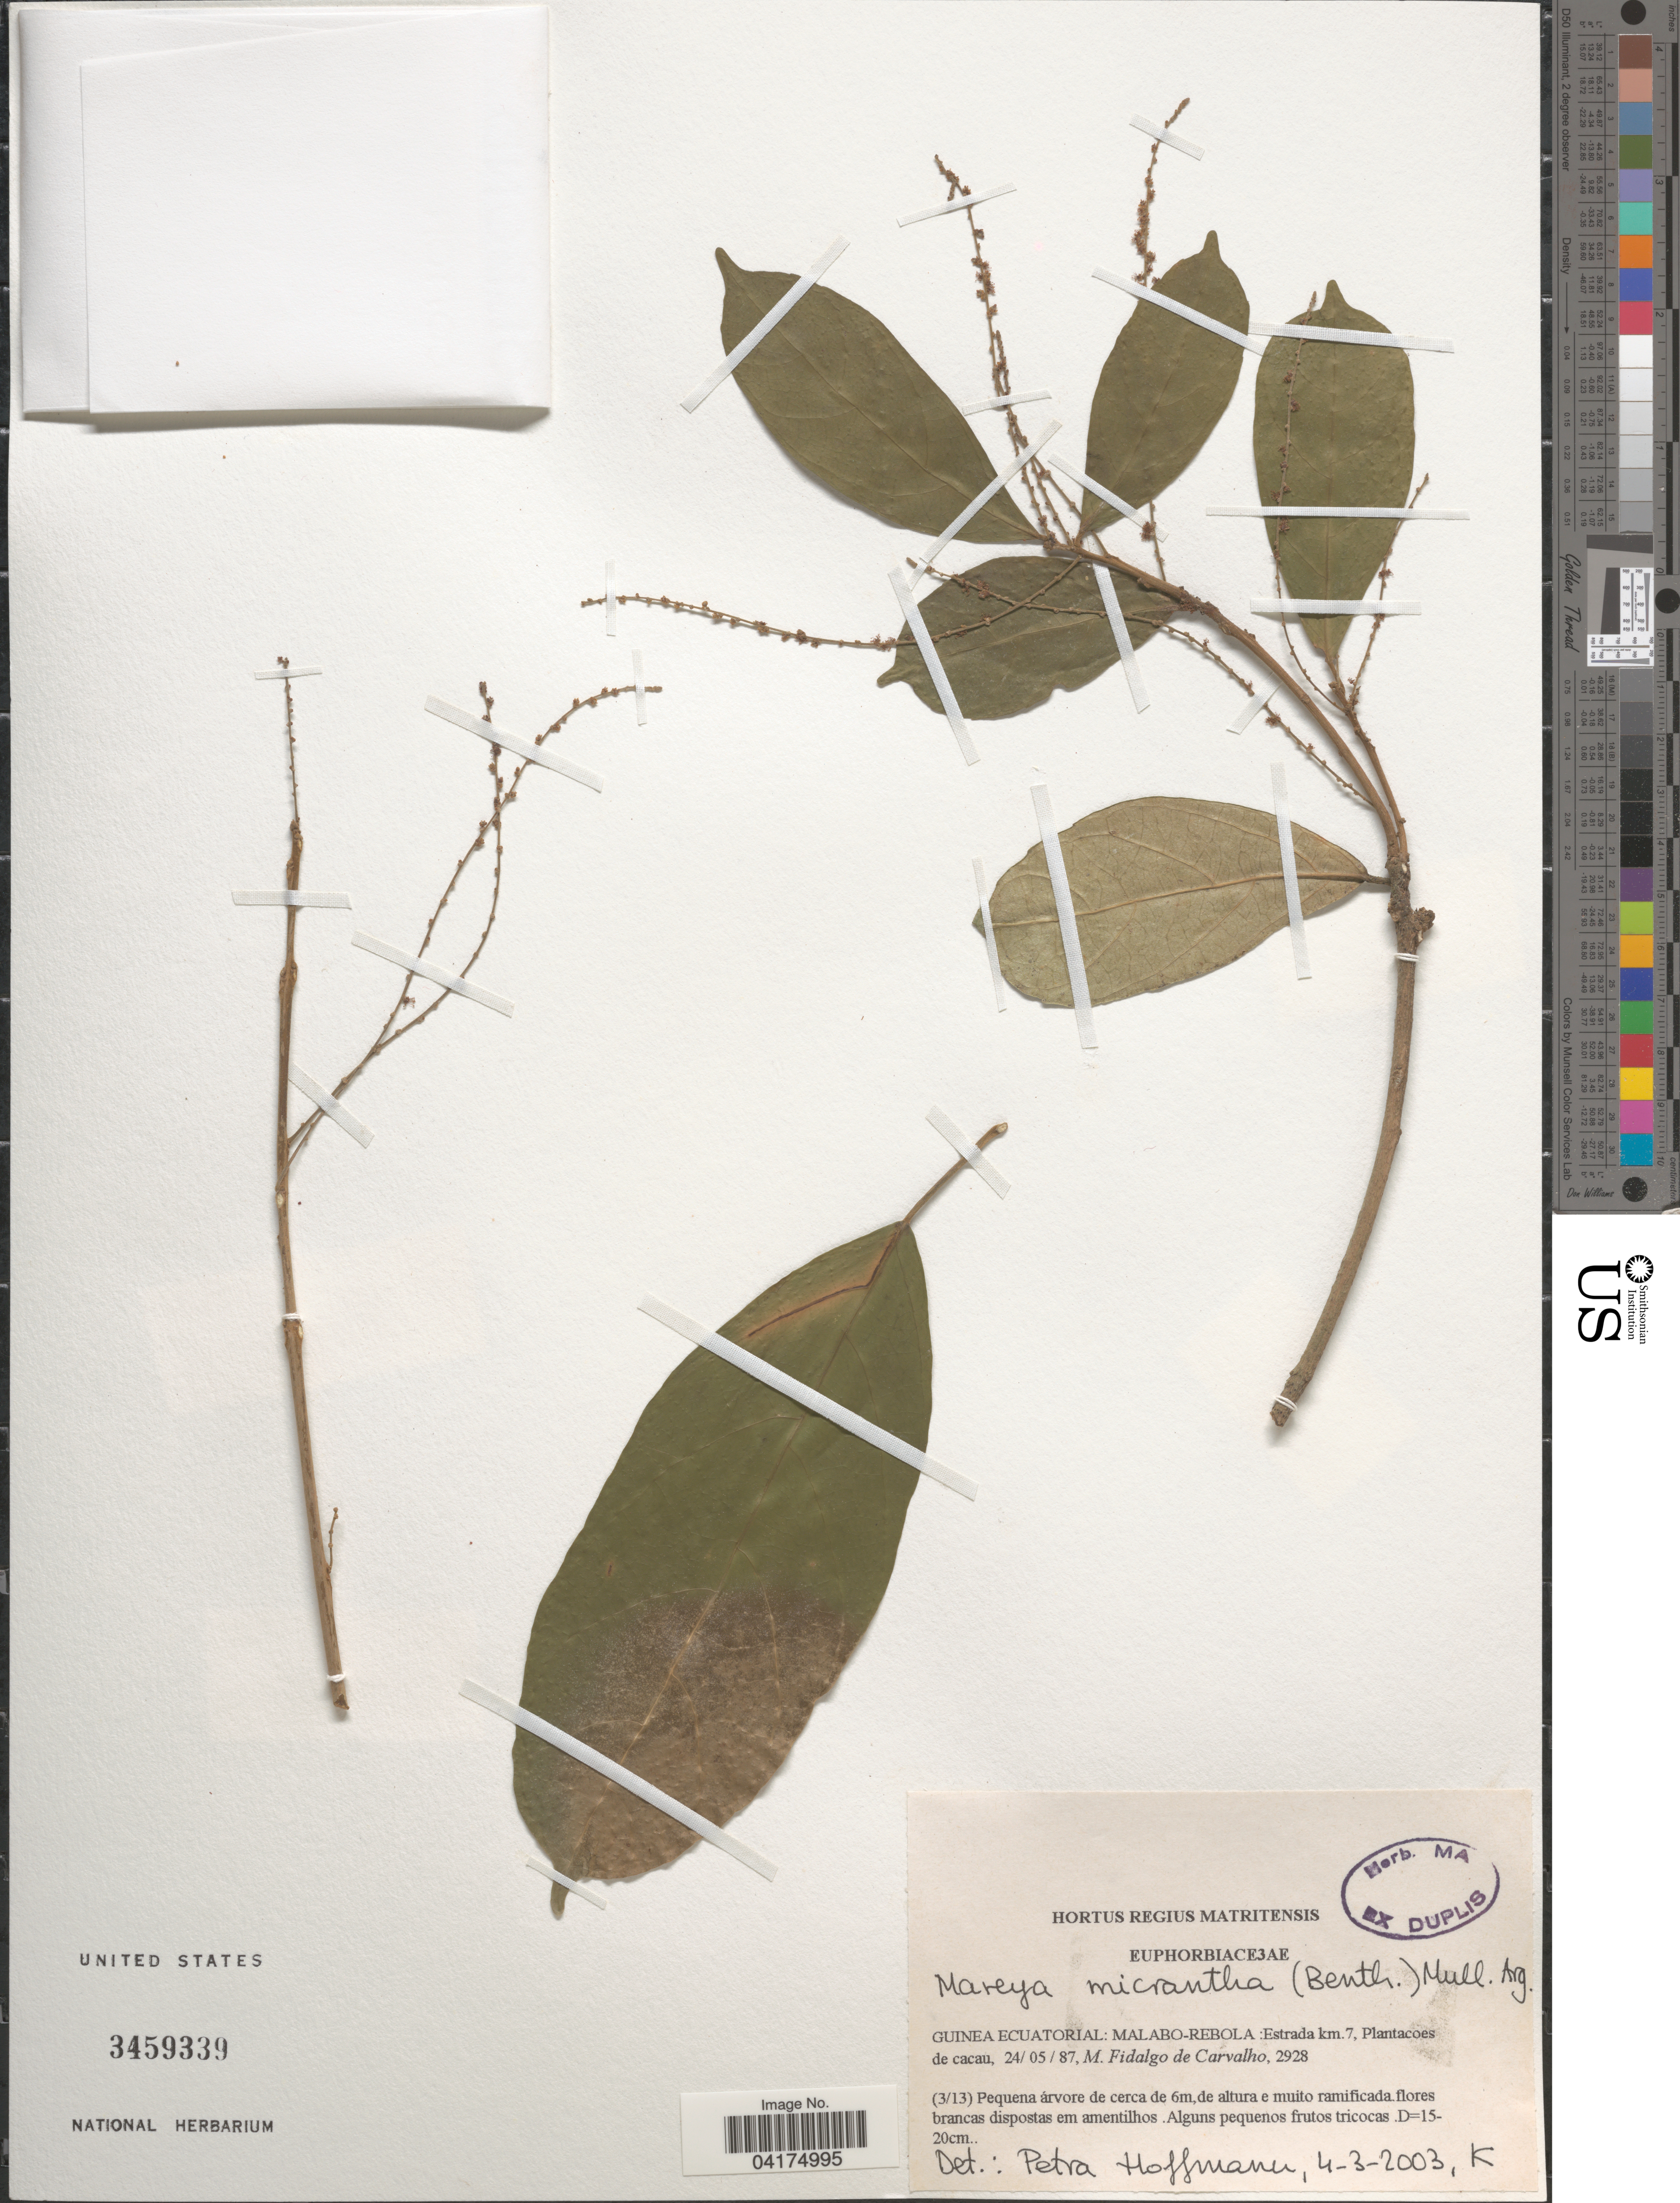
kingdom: Plantae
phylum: Tracheophyta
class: Magnoliopsida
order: Malpighiales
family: Euphorbiaceae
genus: Mareya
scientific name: Mareya micrantha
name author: (Benth.) Müll. Arg.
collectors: M. Fidalgo de Carvalho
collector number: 2928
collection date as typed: Transcribed d/m/y: 24/5/87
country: Equatorial Guinea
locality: Malabo-Rebola: Estrada km 7, Plantacoes de cacaus.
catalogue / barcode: US 3459339